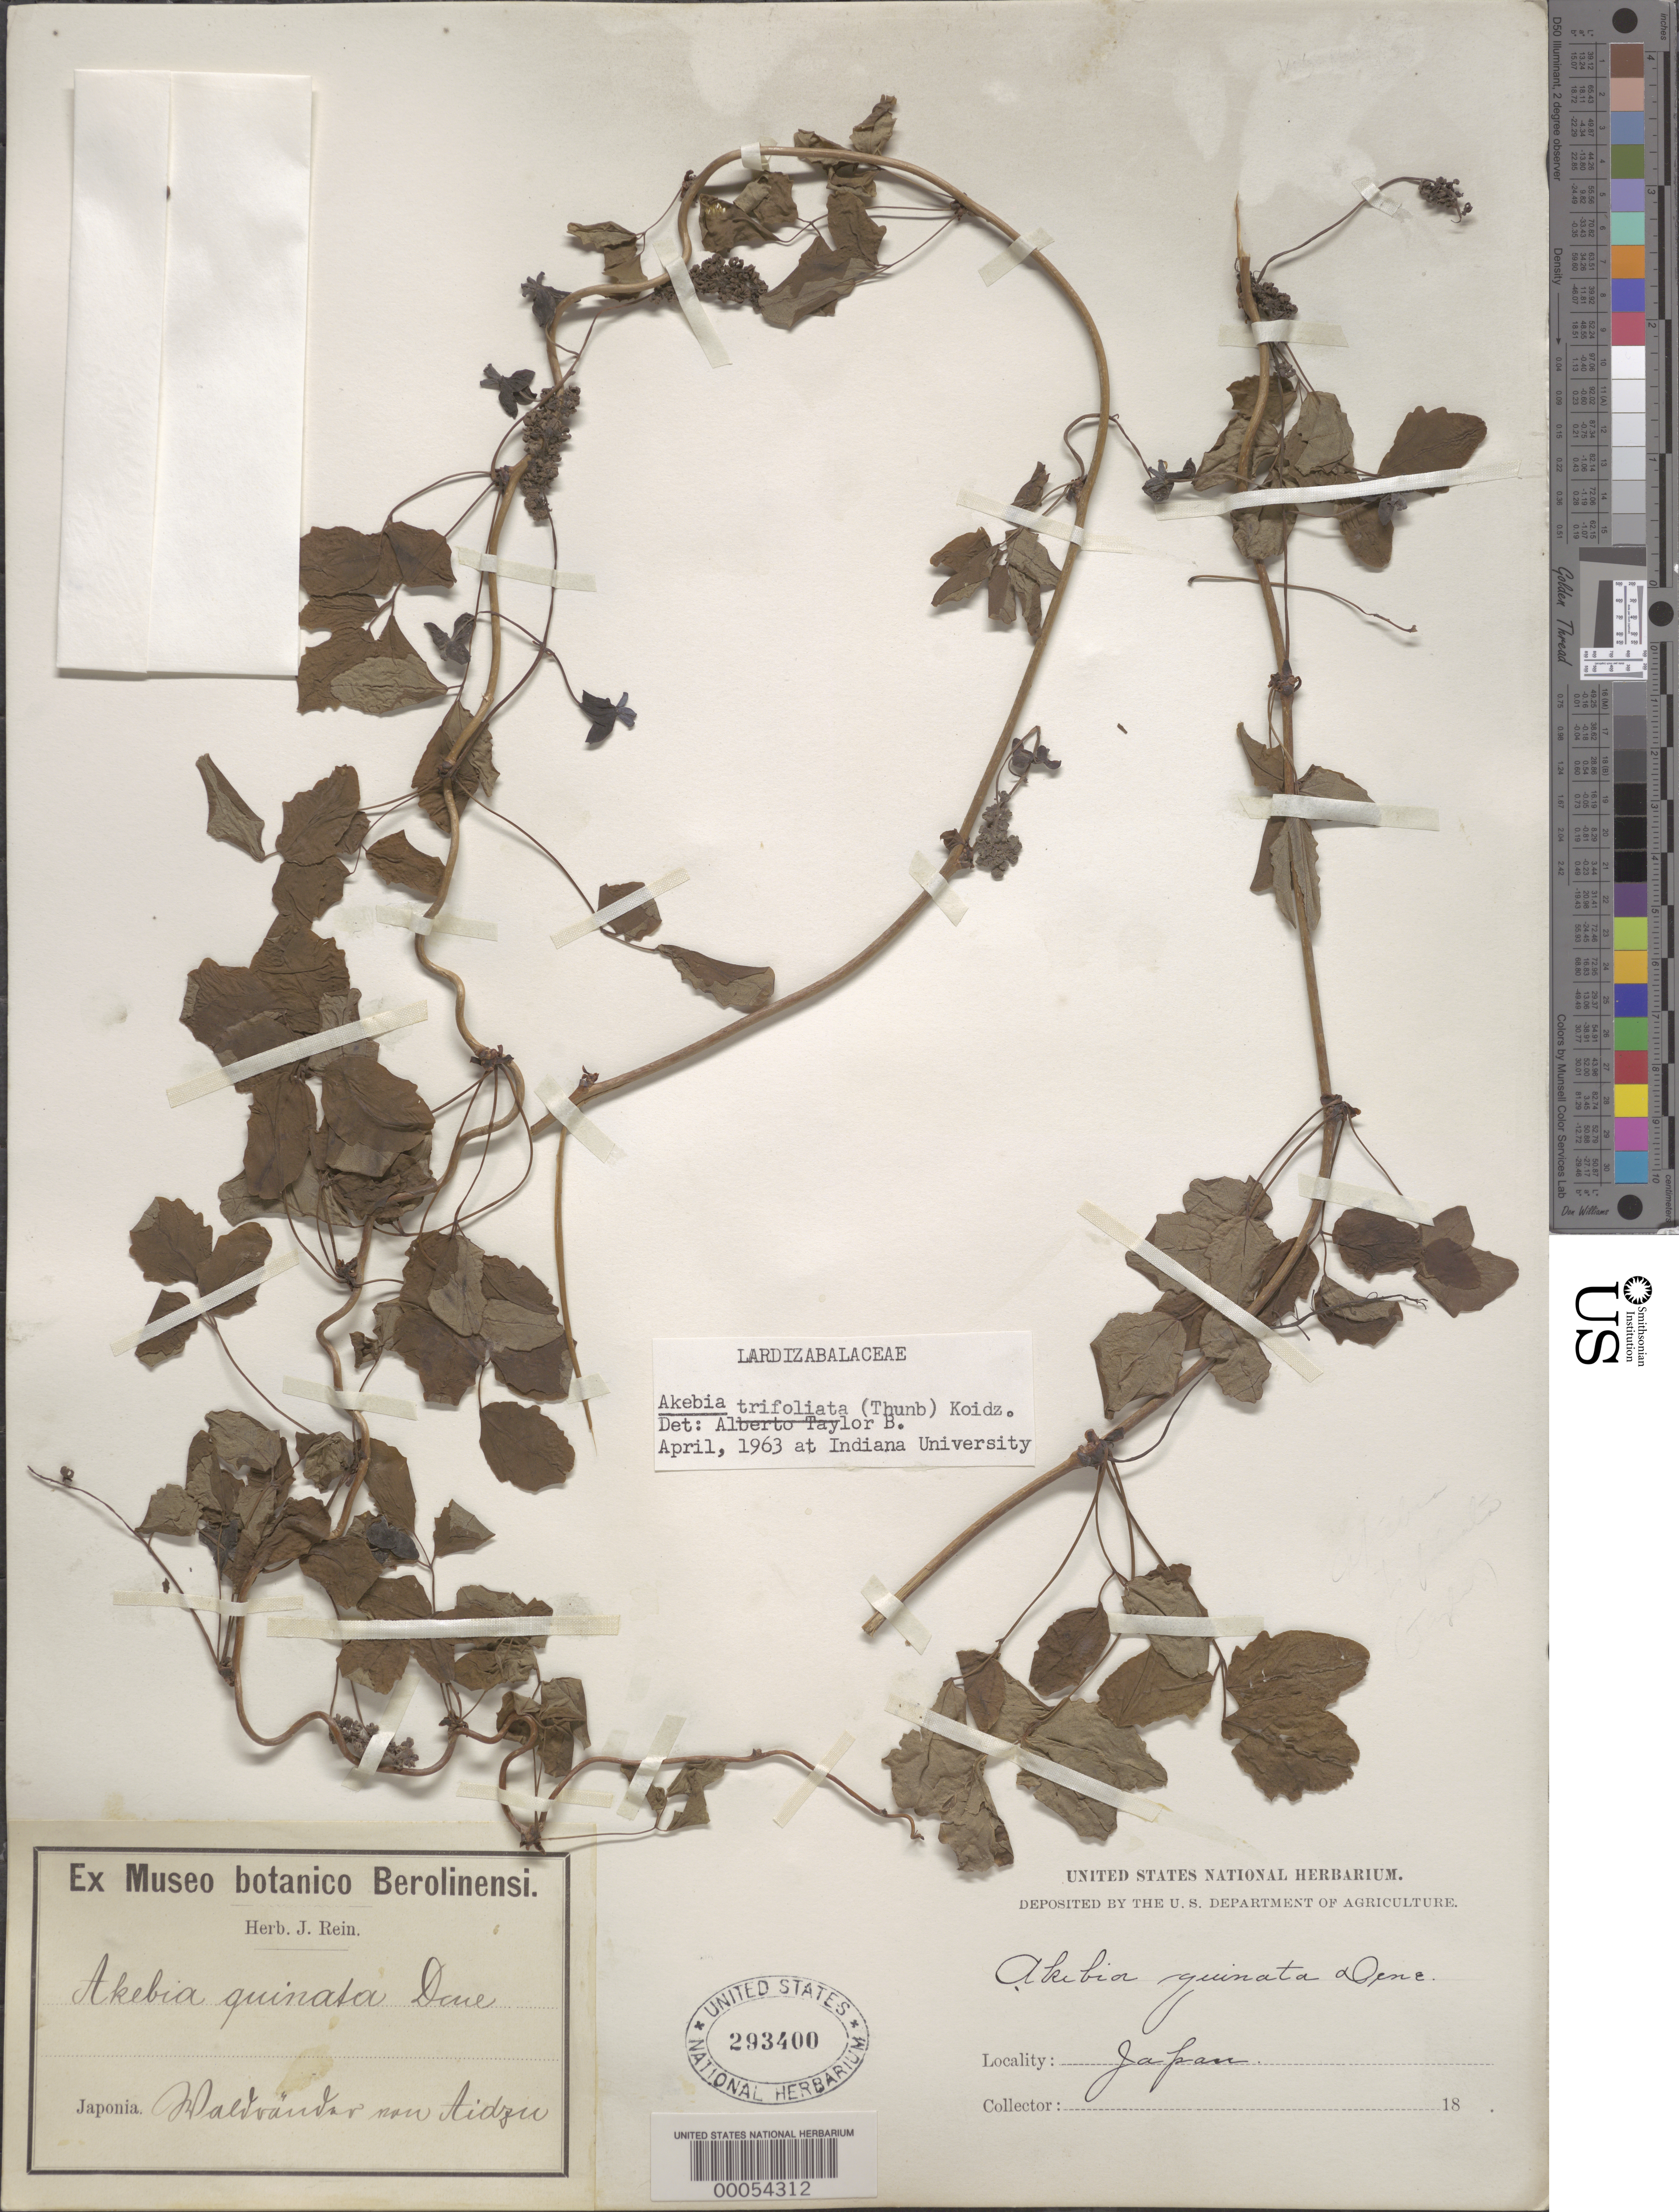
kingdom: Plantae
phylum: Tracheophyta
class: Magnoliopsida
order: Ranunculales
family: Lardizabalaceae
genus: Akebia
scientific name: Akebia trifoliata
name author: (Thunb.) Koidz.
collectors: H. Rein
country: Japan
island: Honshu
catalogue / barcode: US 293400